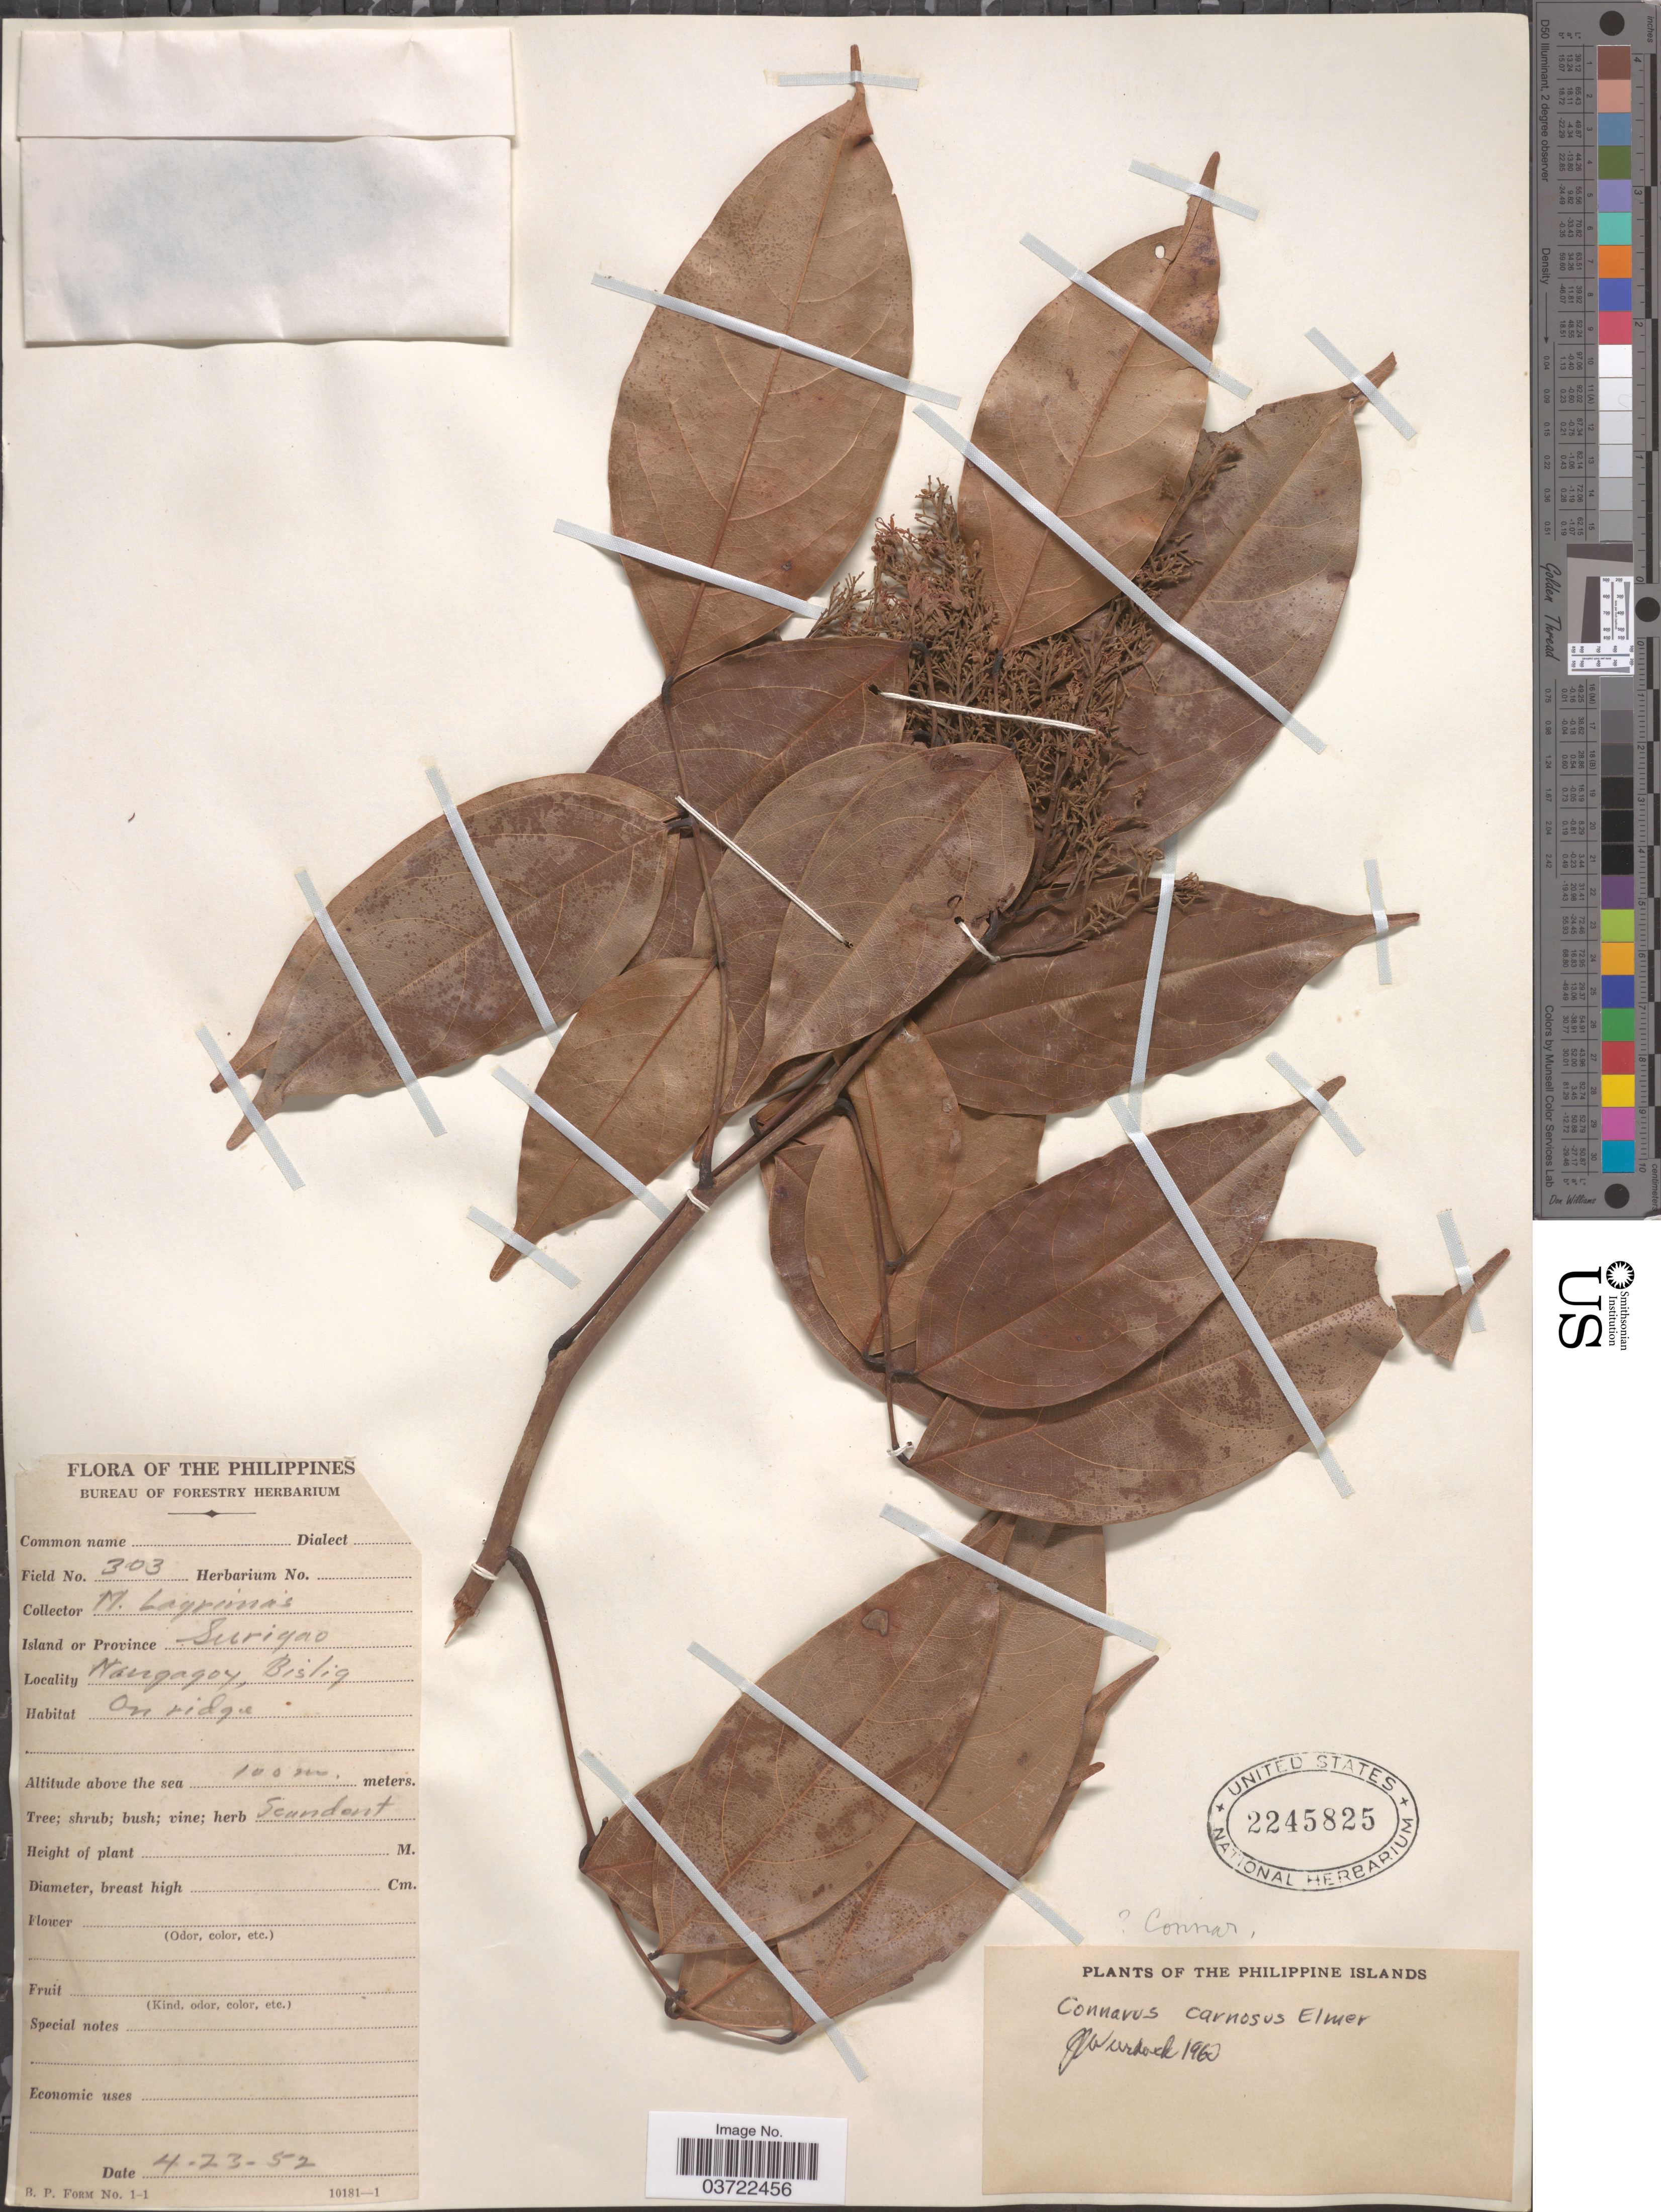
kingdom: Plantae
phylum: Tracheophyta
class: Magnoliopsida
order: Oxalidales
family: Connaraceae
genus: Connarus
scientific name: Connarus carnosus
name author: Elmer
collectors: M. Lagrimas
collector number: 303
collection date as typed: Transcribed d/m/y: 23/4/52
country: Philippines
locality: Philippine Islands. Island or Province Surigao, Mangagoy, Bislig.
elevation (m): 100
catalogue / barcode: US 2245825